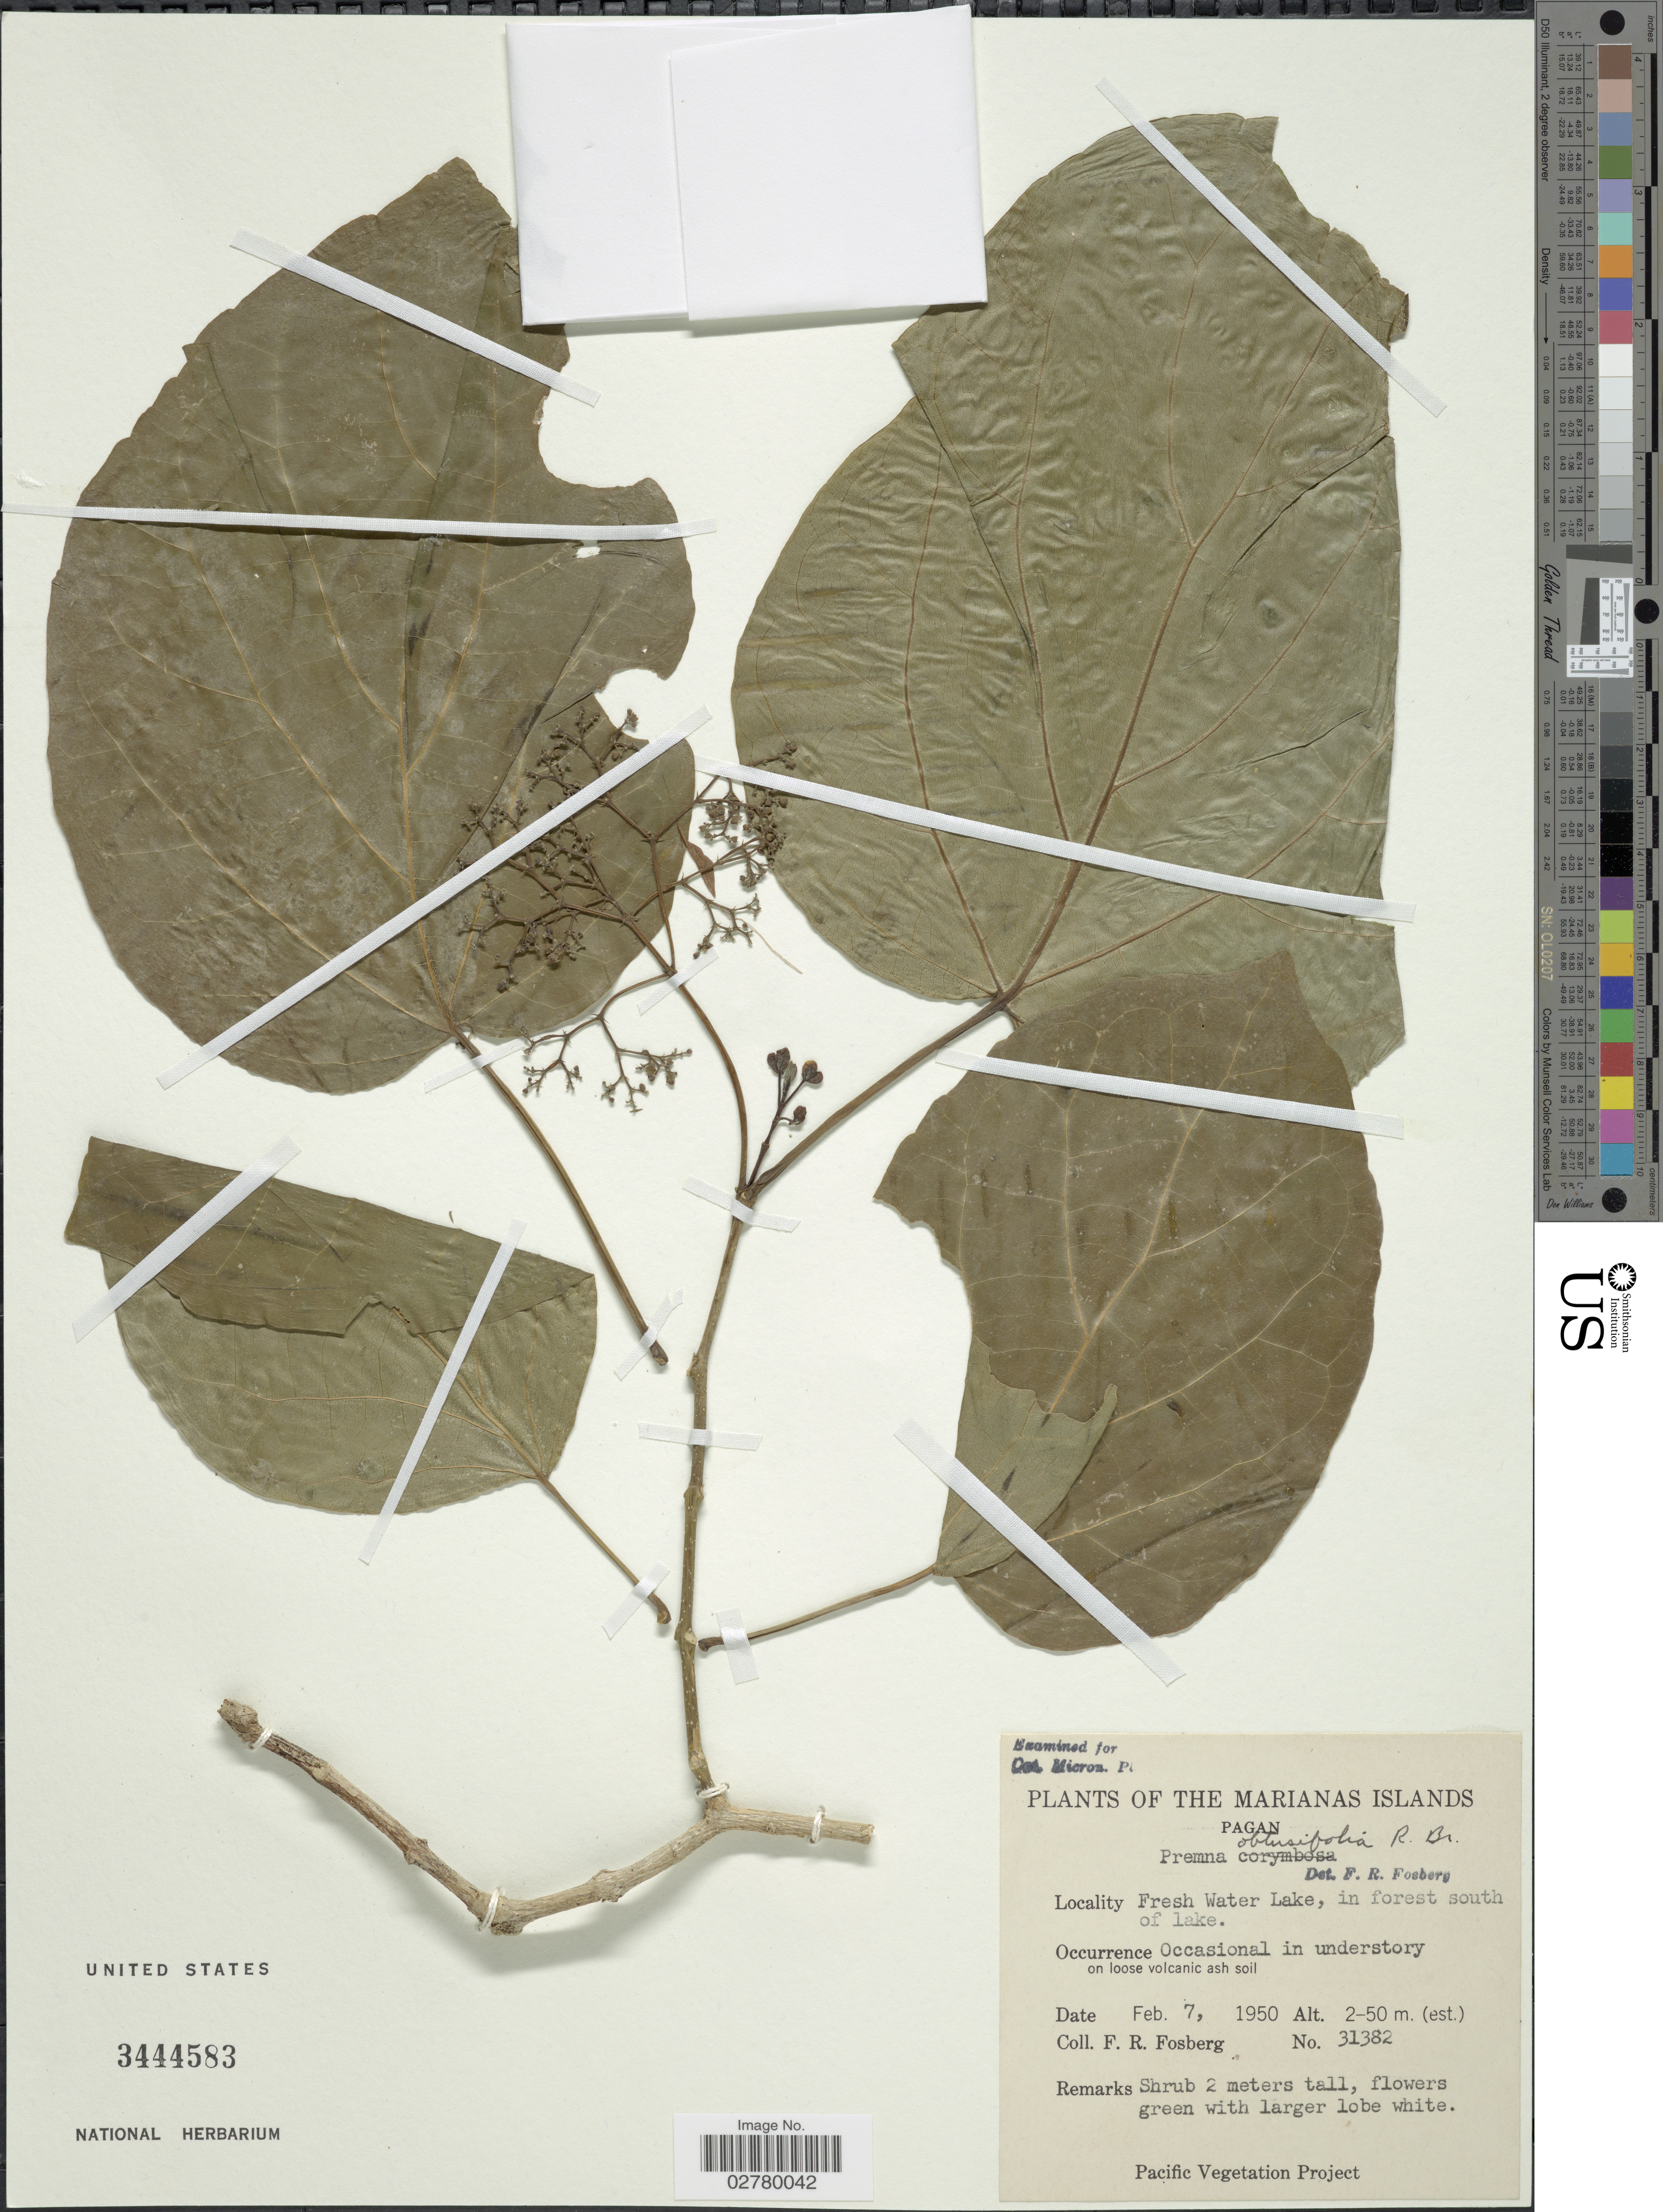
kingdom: Plantae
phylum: Tracheophyta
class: Magnoliopsida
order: Lamiales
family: Lamiaceae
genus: Premna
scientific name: Premna obtusifolia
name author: R. Br.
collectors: F. R. Fosberg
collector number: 31382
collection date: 1950-02-07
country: Northern Mariana Islands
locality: The Marianas Islands. Pagan. Fresh Water Lake, in forest south of lake.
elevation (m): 2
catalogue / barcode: US 3444583